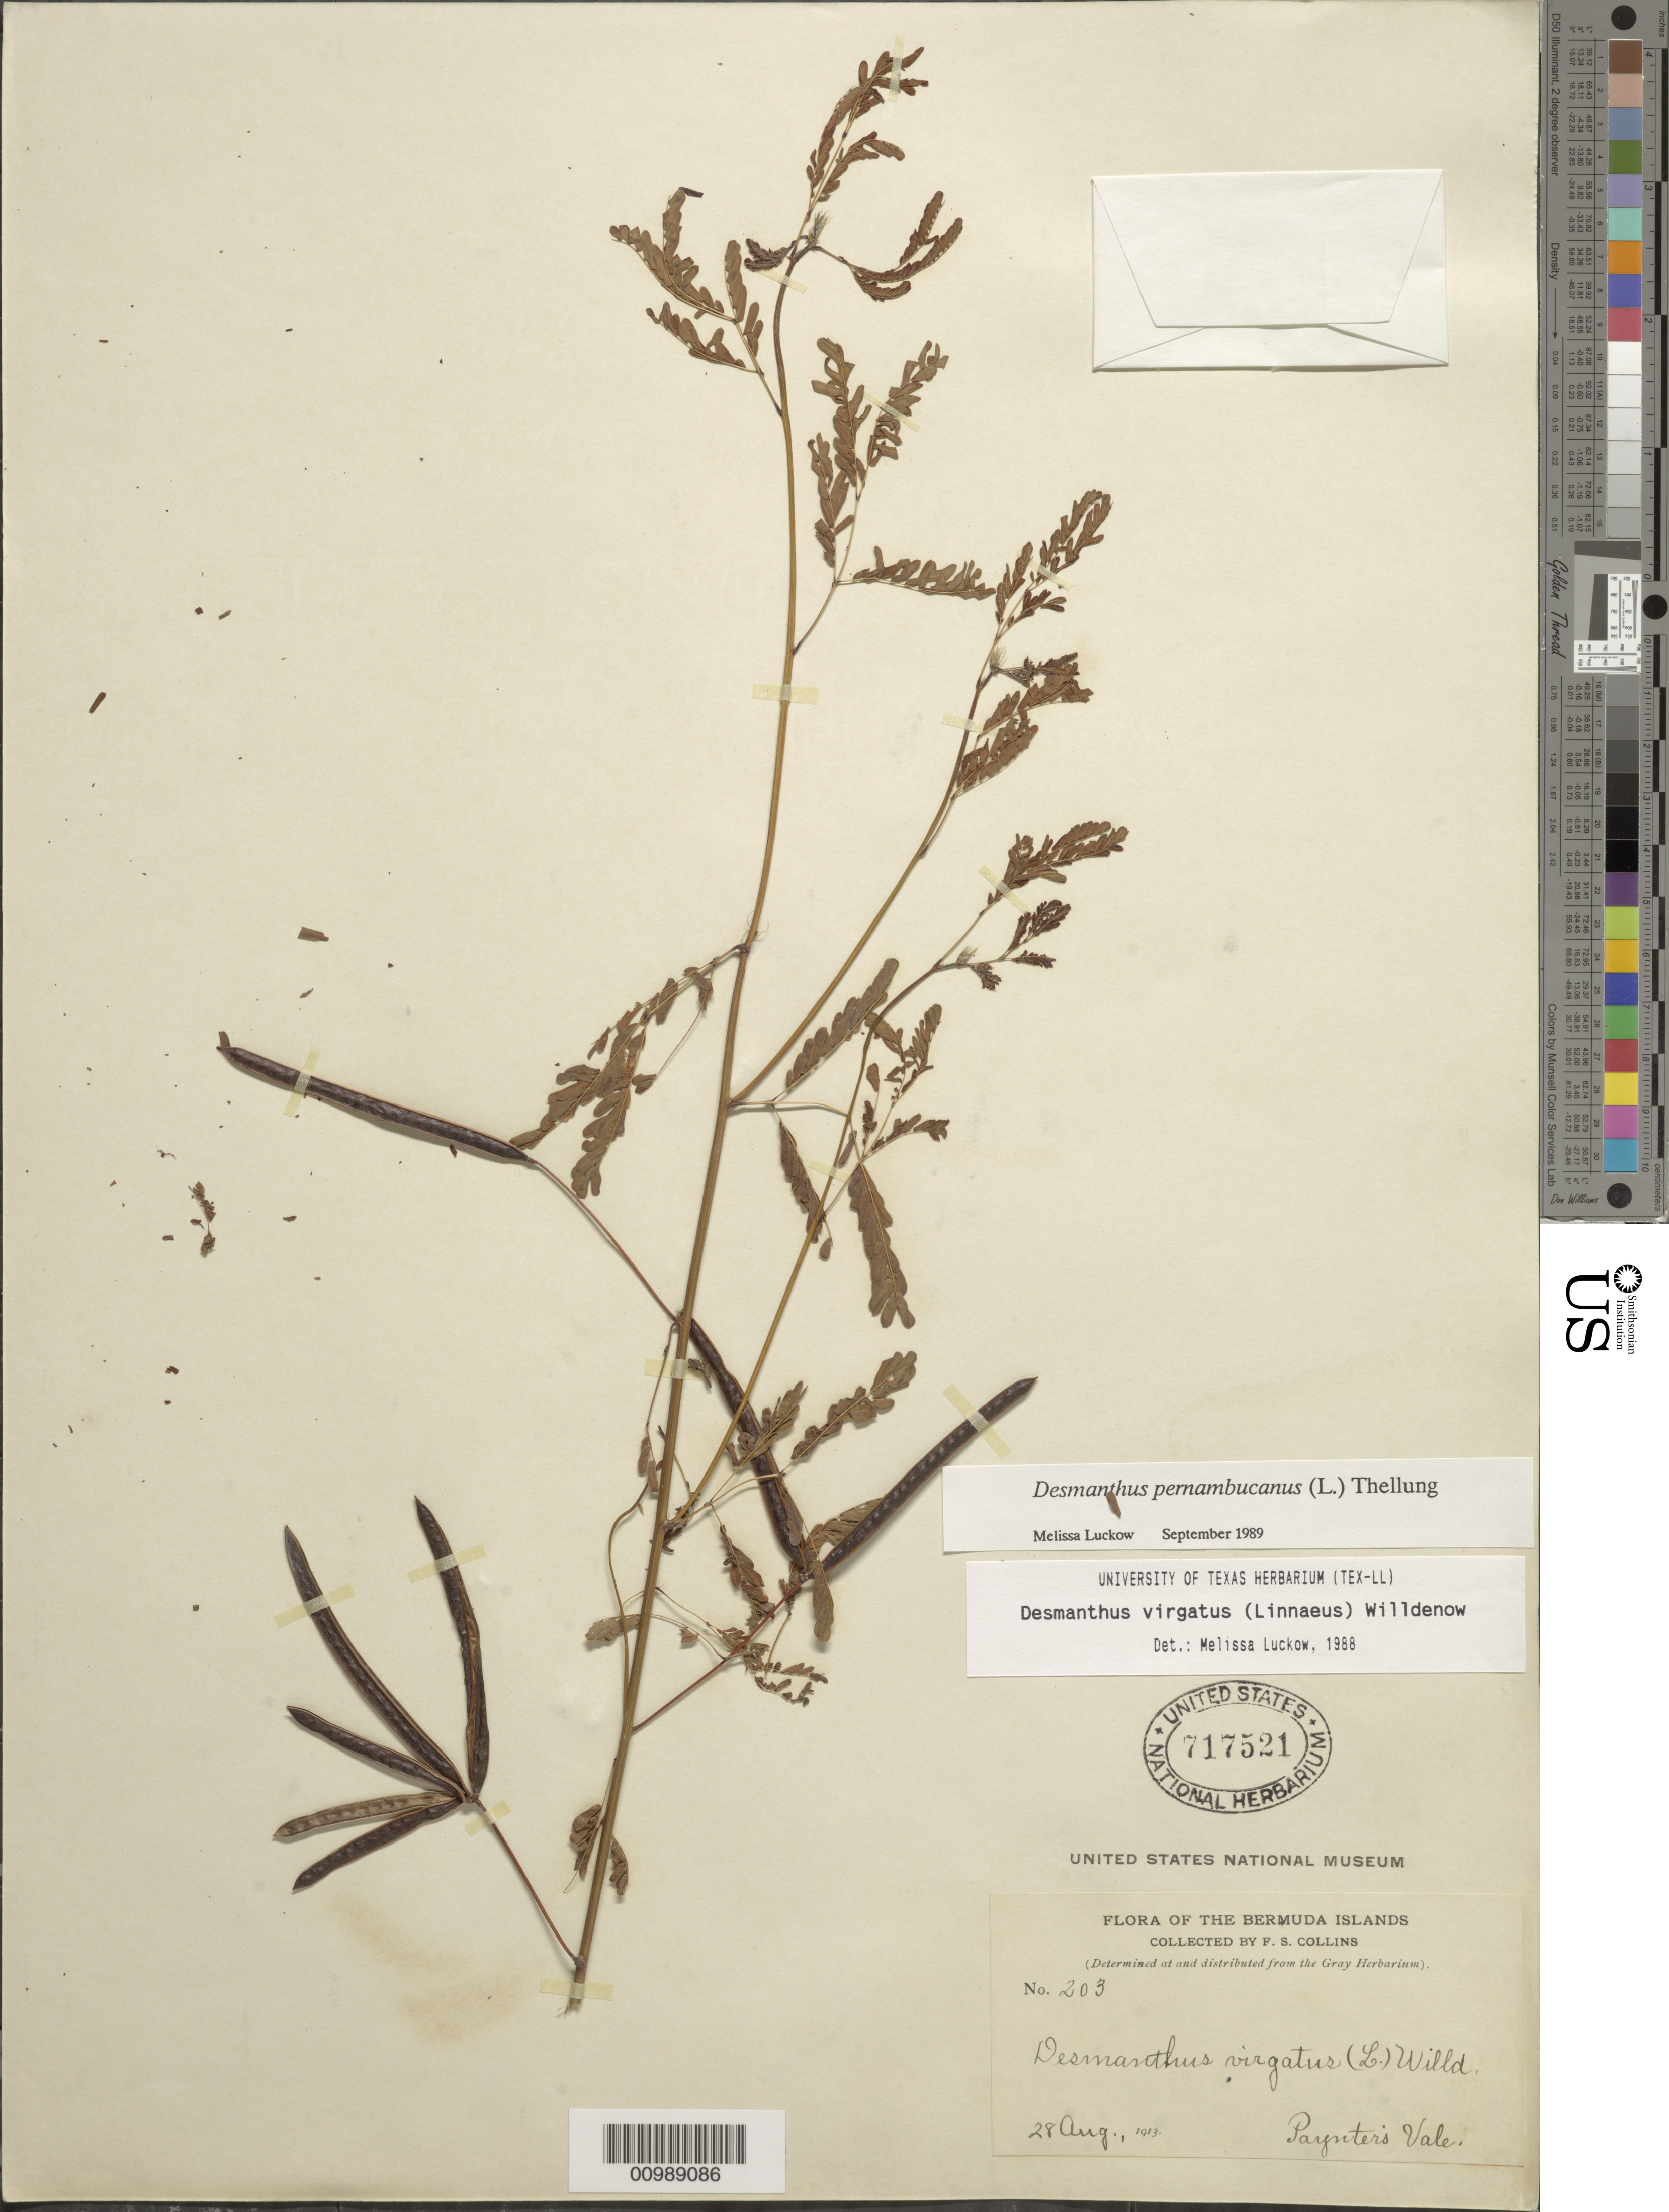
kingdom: Plantae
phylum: Tracheophyta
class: Magnoliopsida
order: Fabales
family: Fabaceae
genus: Desmanthus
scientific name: Desmanthus pernambucanus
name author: (L.) Thell.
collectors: F. Collins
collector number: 203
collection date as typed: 28 Aug 1913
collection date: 1913-08-28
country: Bermuda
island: Bermuda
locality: Paynters Vale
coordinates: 0 N, 0 E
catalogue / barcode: US 717521